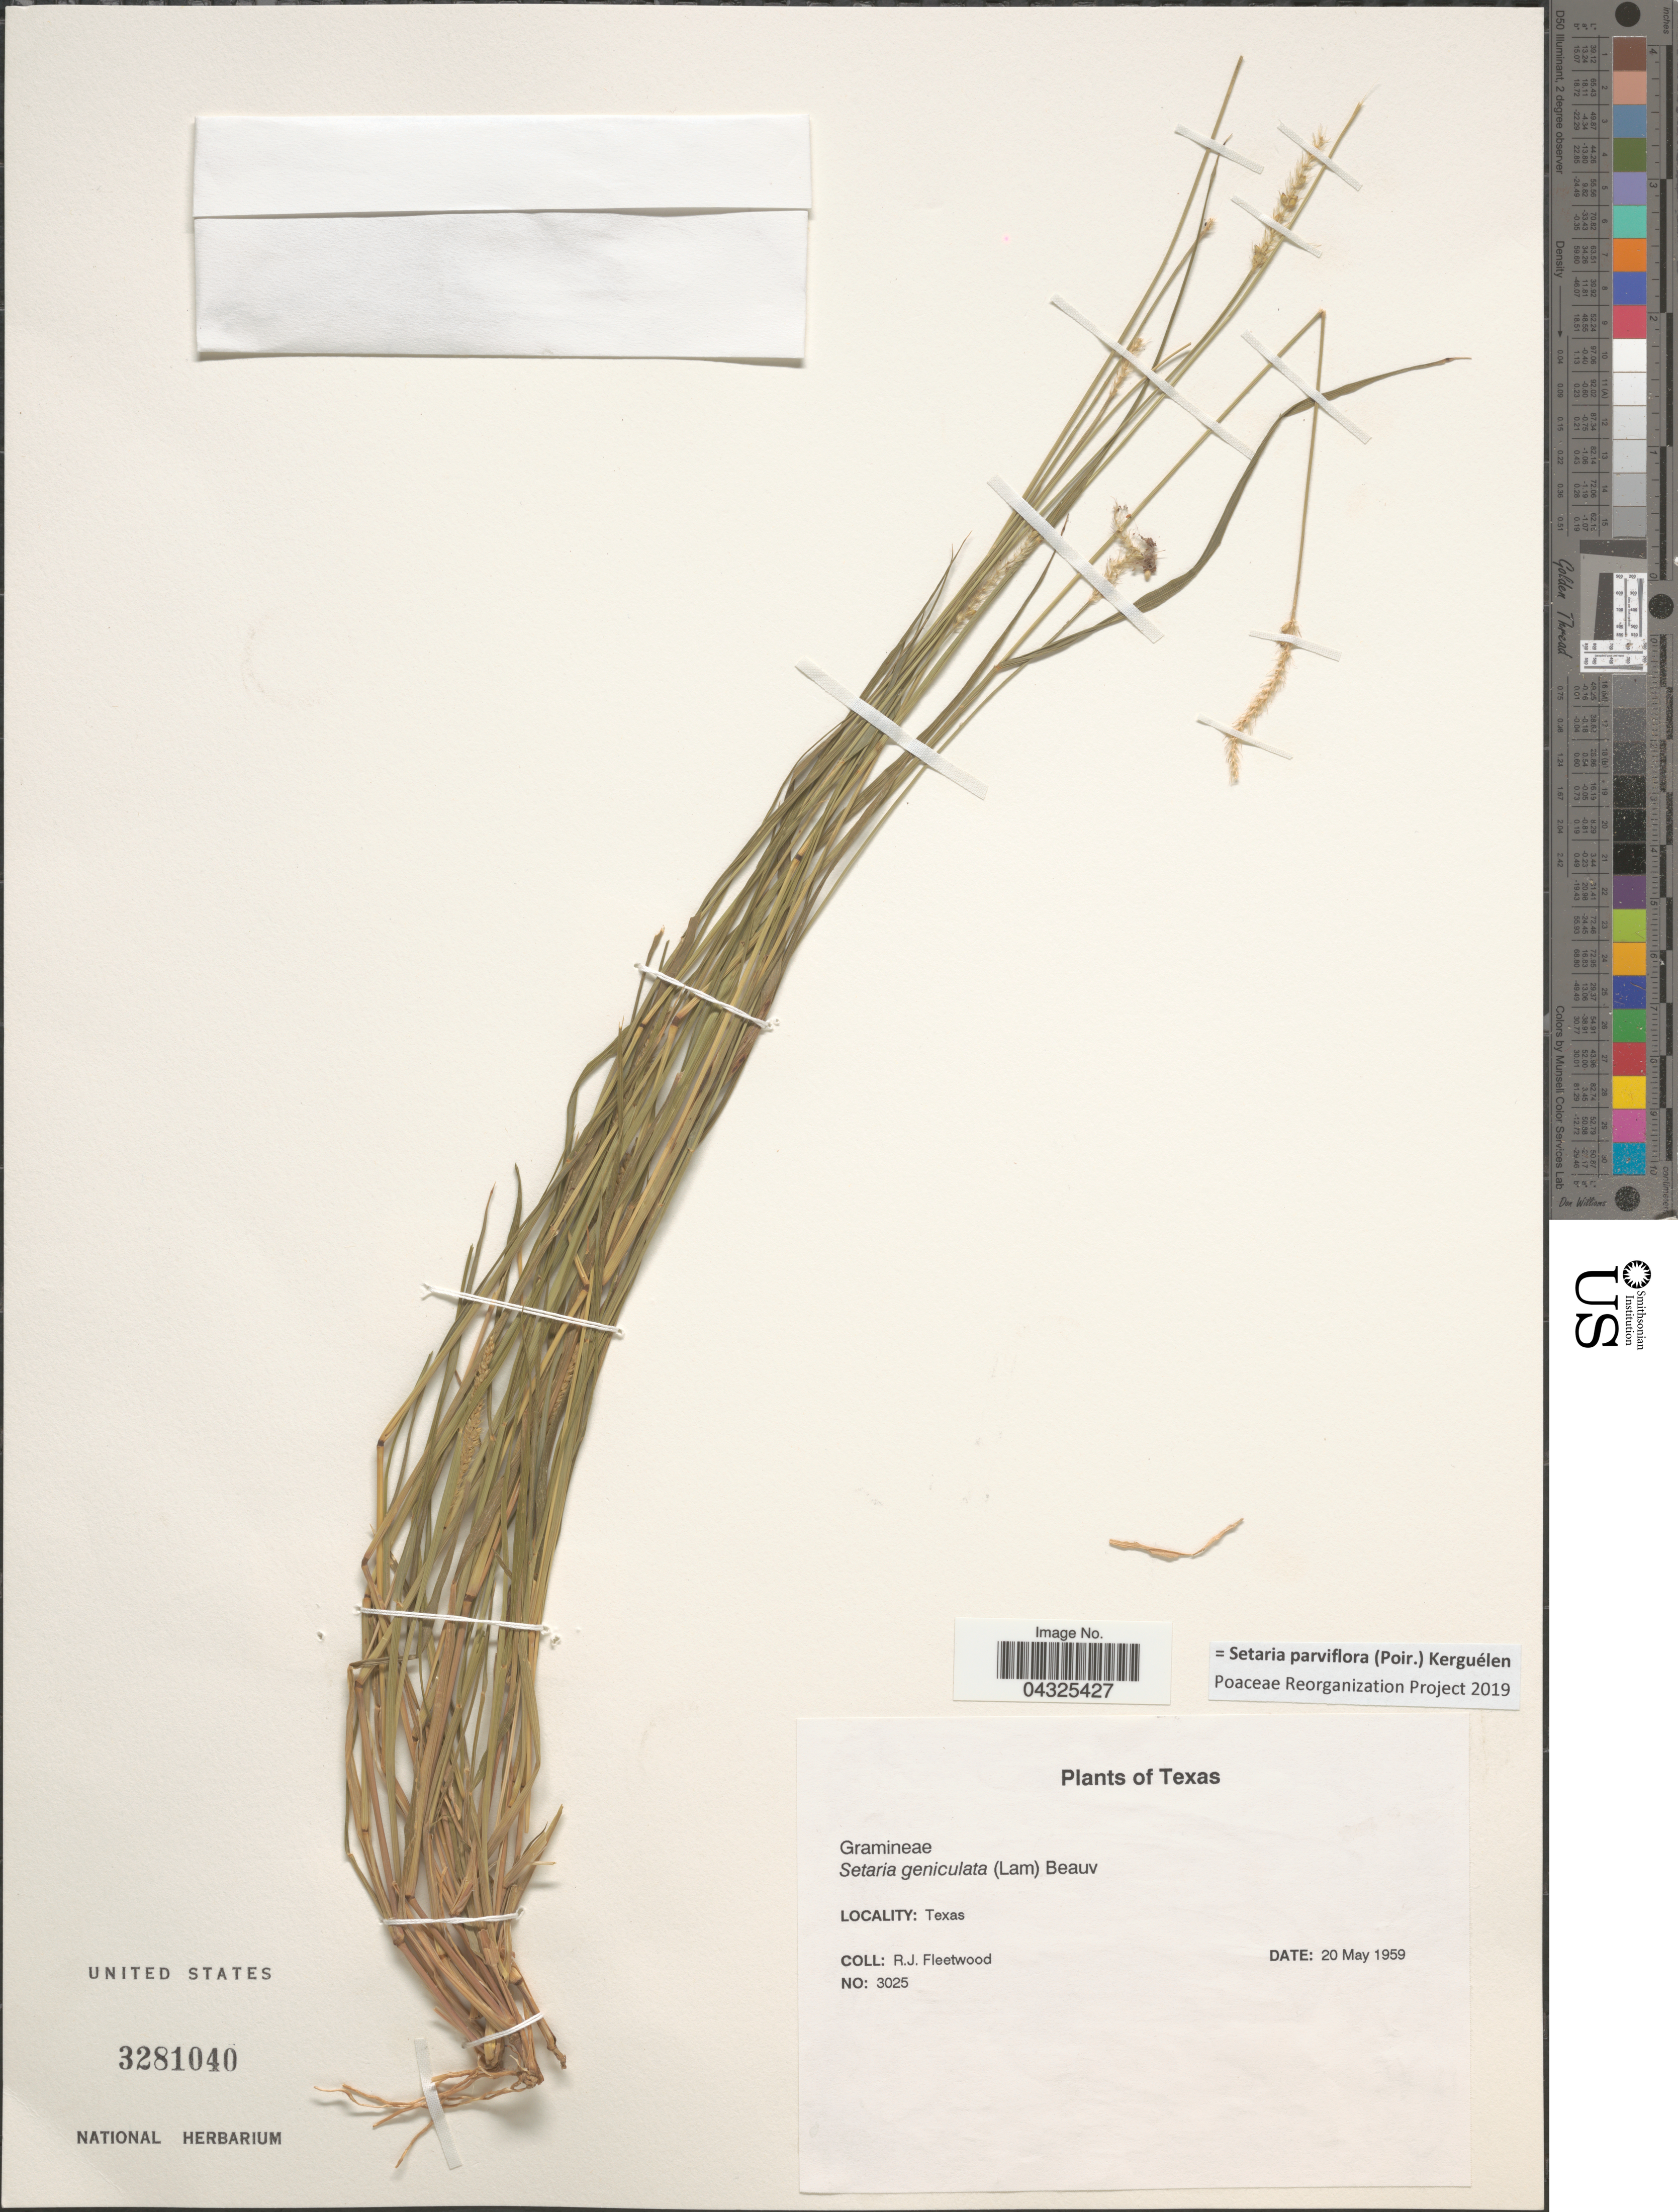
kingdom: Plantae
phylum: Tracheophyta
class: Liliopsida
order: Poales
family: Poaceae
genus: Setaria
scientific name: Setaria parviflora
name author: (Poir.) Kerguélen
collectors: R. J. Fleetwood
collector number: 3025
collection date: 1959-05-20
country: United States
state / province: Texas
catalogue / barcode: US 3281040